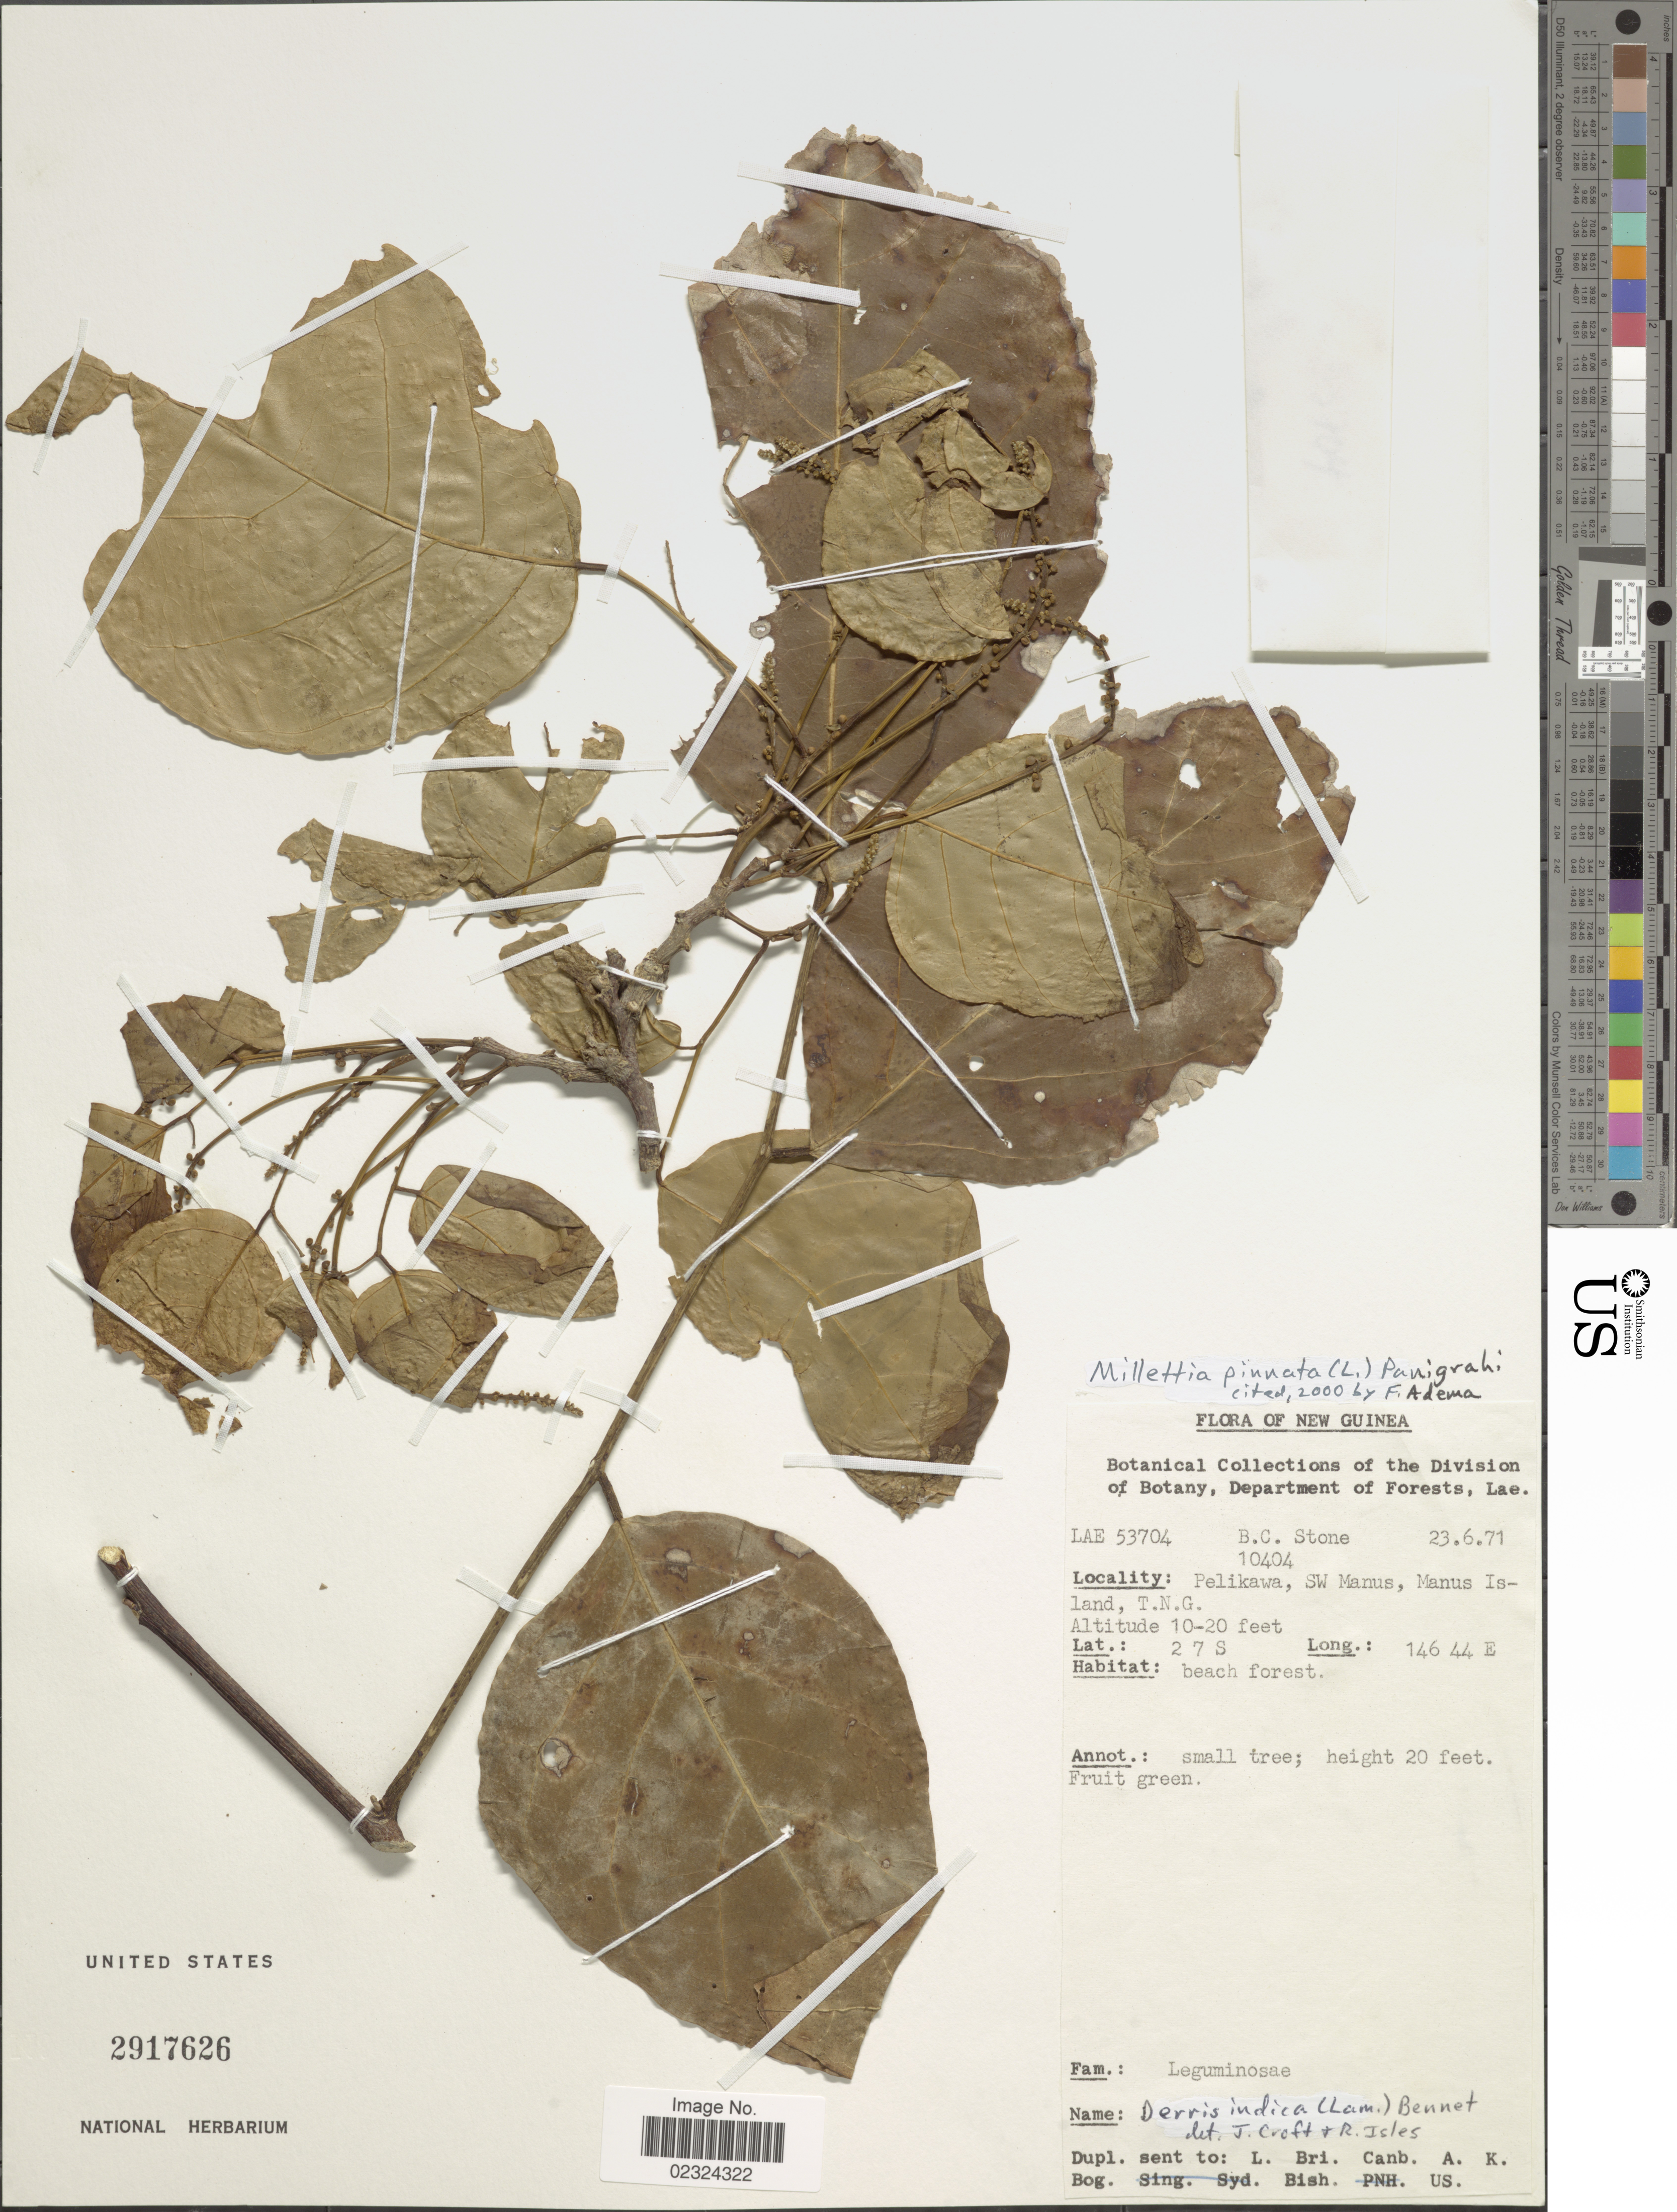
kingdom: Plantae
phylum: Tracheophyta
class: Magnoliopsida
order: Fabales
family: Fabaceae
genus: Millettia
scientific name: Millettia pinnata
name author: (L.) Panigrahi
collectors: B. C. Stone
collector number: LAE53704/10404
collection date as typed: Transcribed d/m/y: 23/6/71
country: Papua New Guinea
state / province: Manus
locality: New Guinea. Pelikawa, SW Manus, Manus Island, T.N.G.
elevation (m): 3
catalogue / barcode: US 2917626